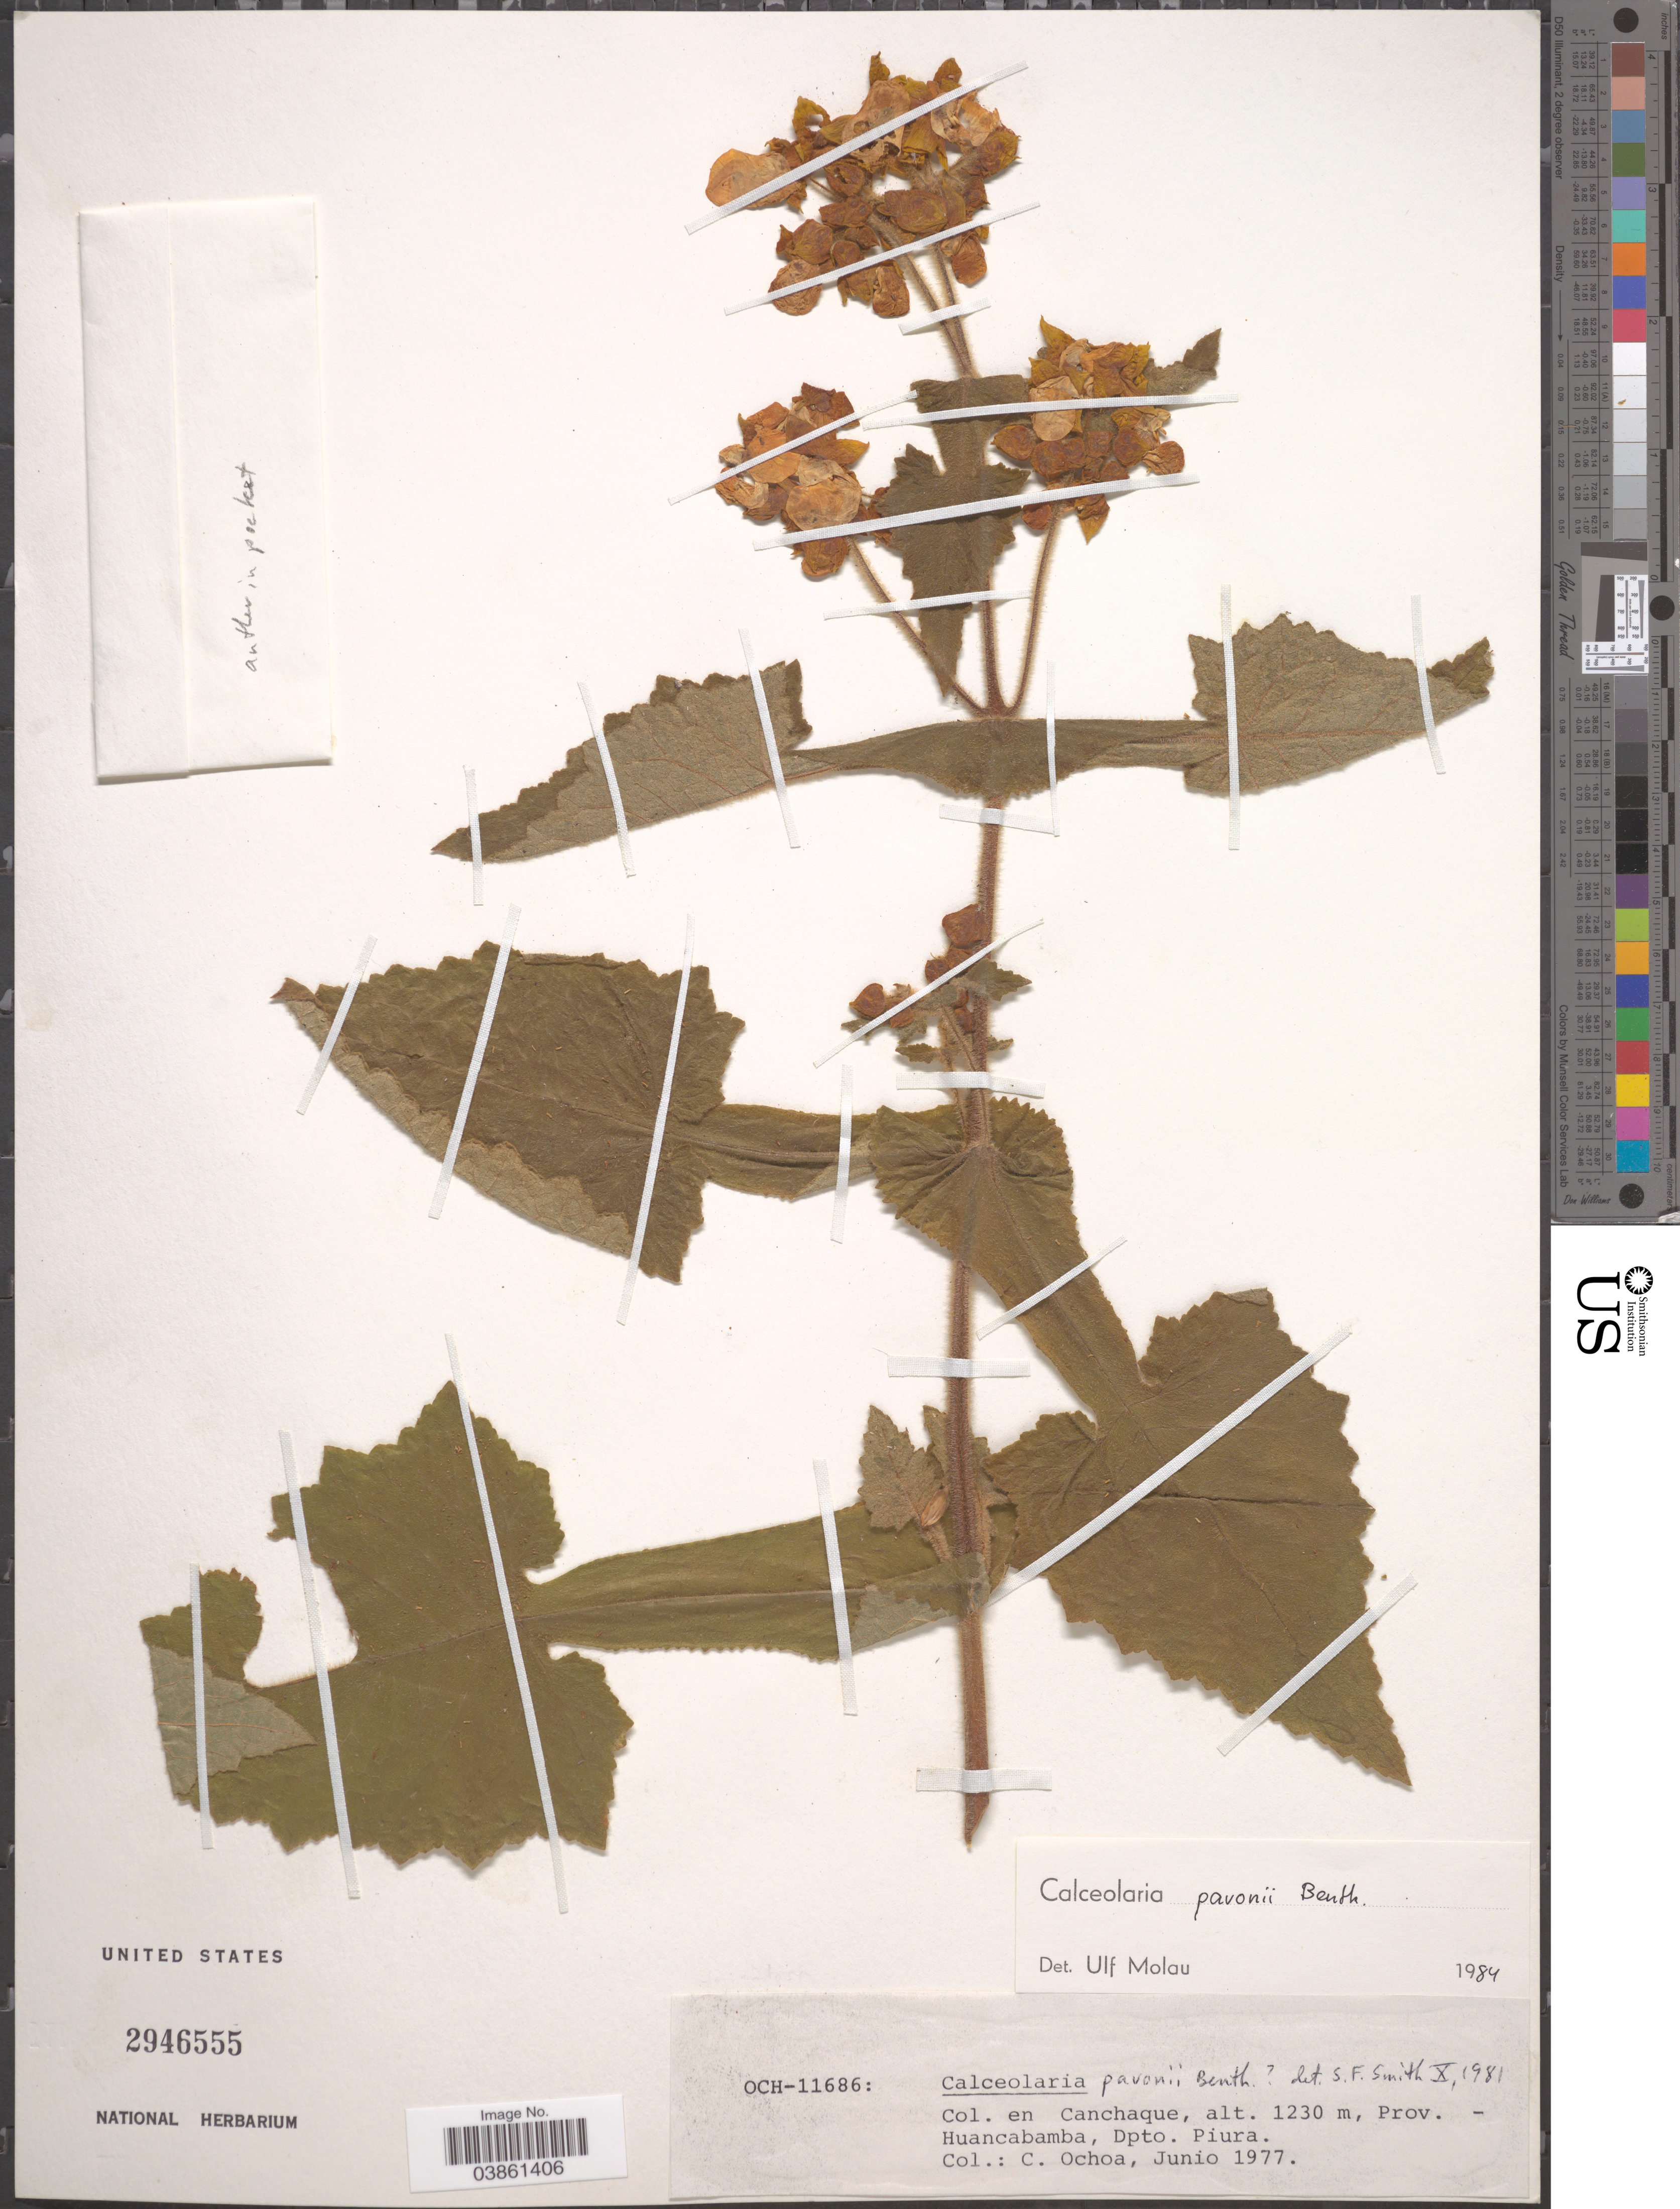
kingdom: Plantae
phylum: Tracheophyta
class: Magnoliopsida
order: Lamiales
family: Calceolariaceae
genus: Calceolaria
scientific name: Calceolaria pavonii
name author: Benth. in DC.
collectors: C. Ochoa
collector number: OCH-11686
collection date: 1977-06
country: Peru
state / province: Piura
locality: Col. en Canchaque, Prov. - Huancabamba, Dpto. Piura.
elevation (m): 1230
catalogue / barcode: US 2946555